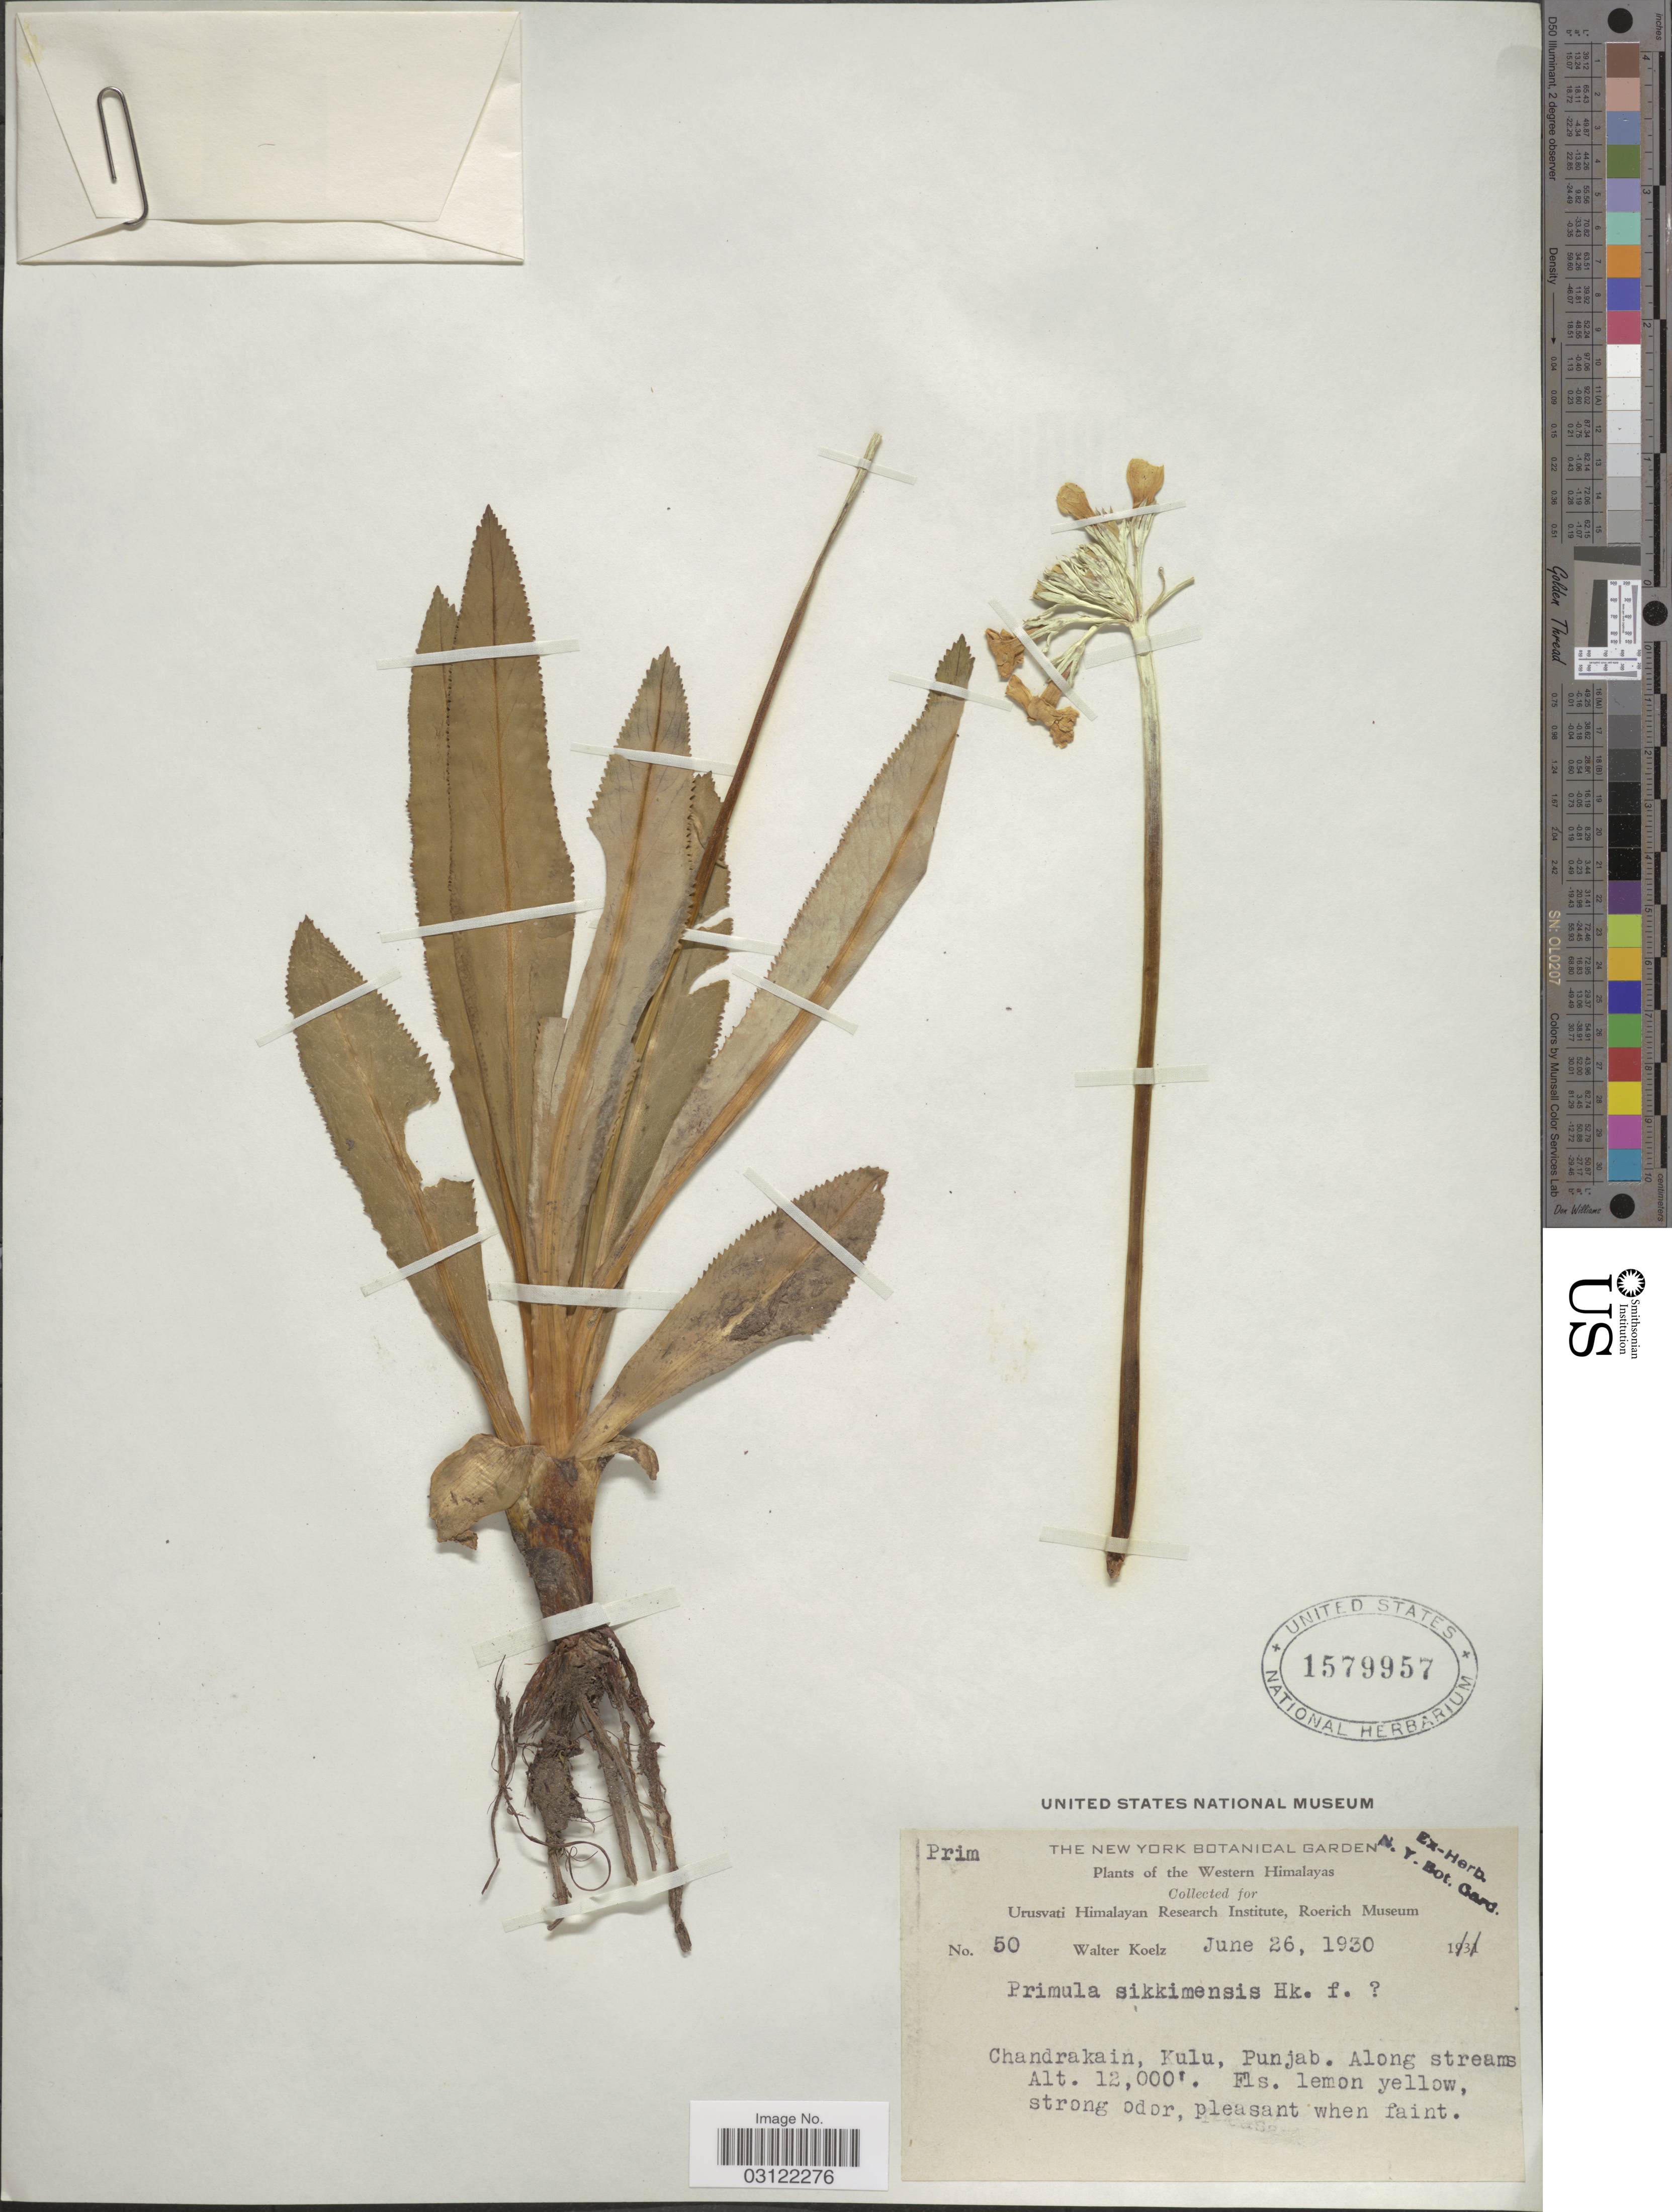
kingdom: Plantae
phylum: Tracheophyta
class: Magnoliopsida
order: Ericales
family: Primulaceae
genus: Primula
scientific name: Primula sikkimensis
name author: Hook.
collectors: W. N. Koelz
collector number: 50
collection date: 1930-06-26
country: India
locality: The Western Himalayas. Chandrakain, Kulu, Punjab.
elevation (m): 3658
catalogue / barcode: US 1579957